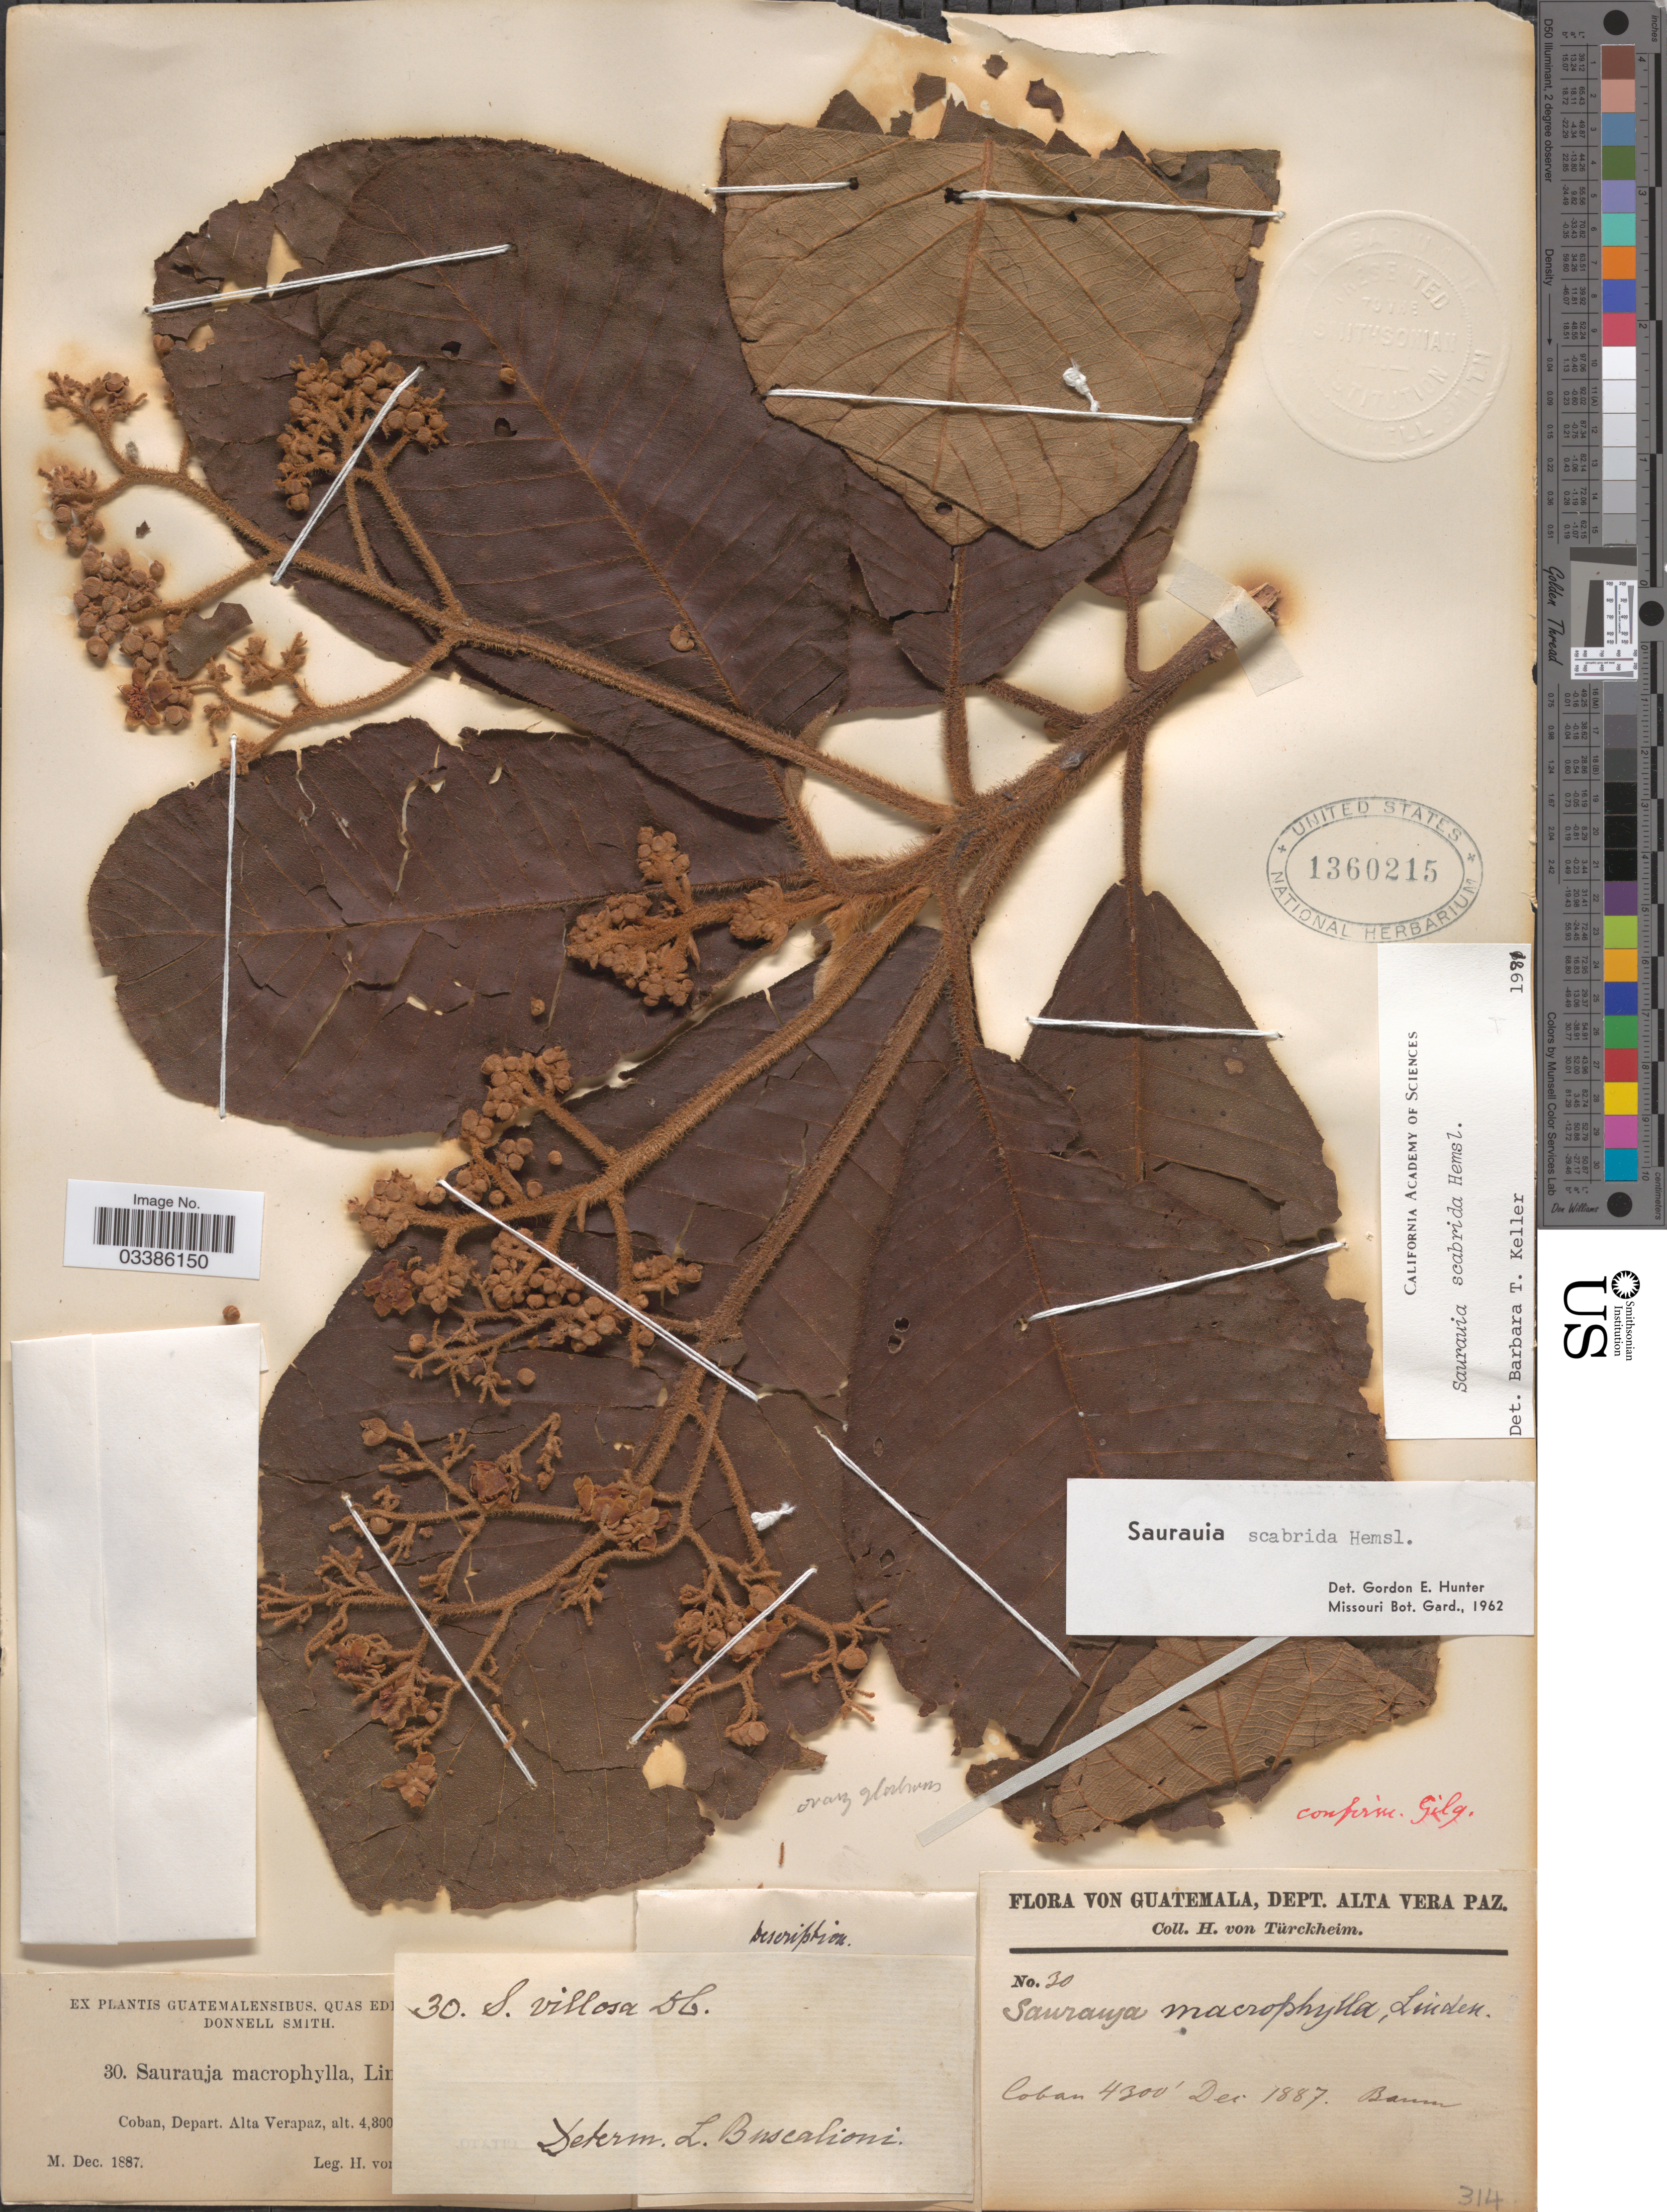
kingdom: Plantae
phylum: Tracheophyta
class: Magnoliopsida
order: Ericales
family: Actinidiaceae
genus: Saurauia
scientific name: Saurauia scabrida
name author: Hemsl.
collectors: H. von Türckheim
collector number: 30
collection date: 1887-12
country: Guatemala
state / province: Alta Verapaz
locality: Coban, Depart. Alta Verapaz.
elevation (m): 1311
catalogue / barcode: US 1360215